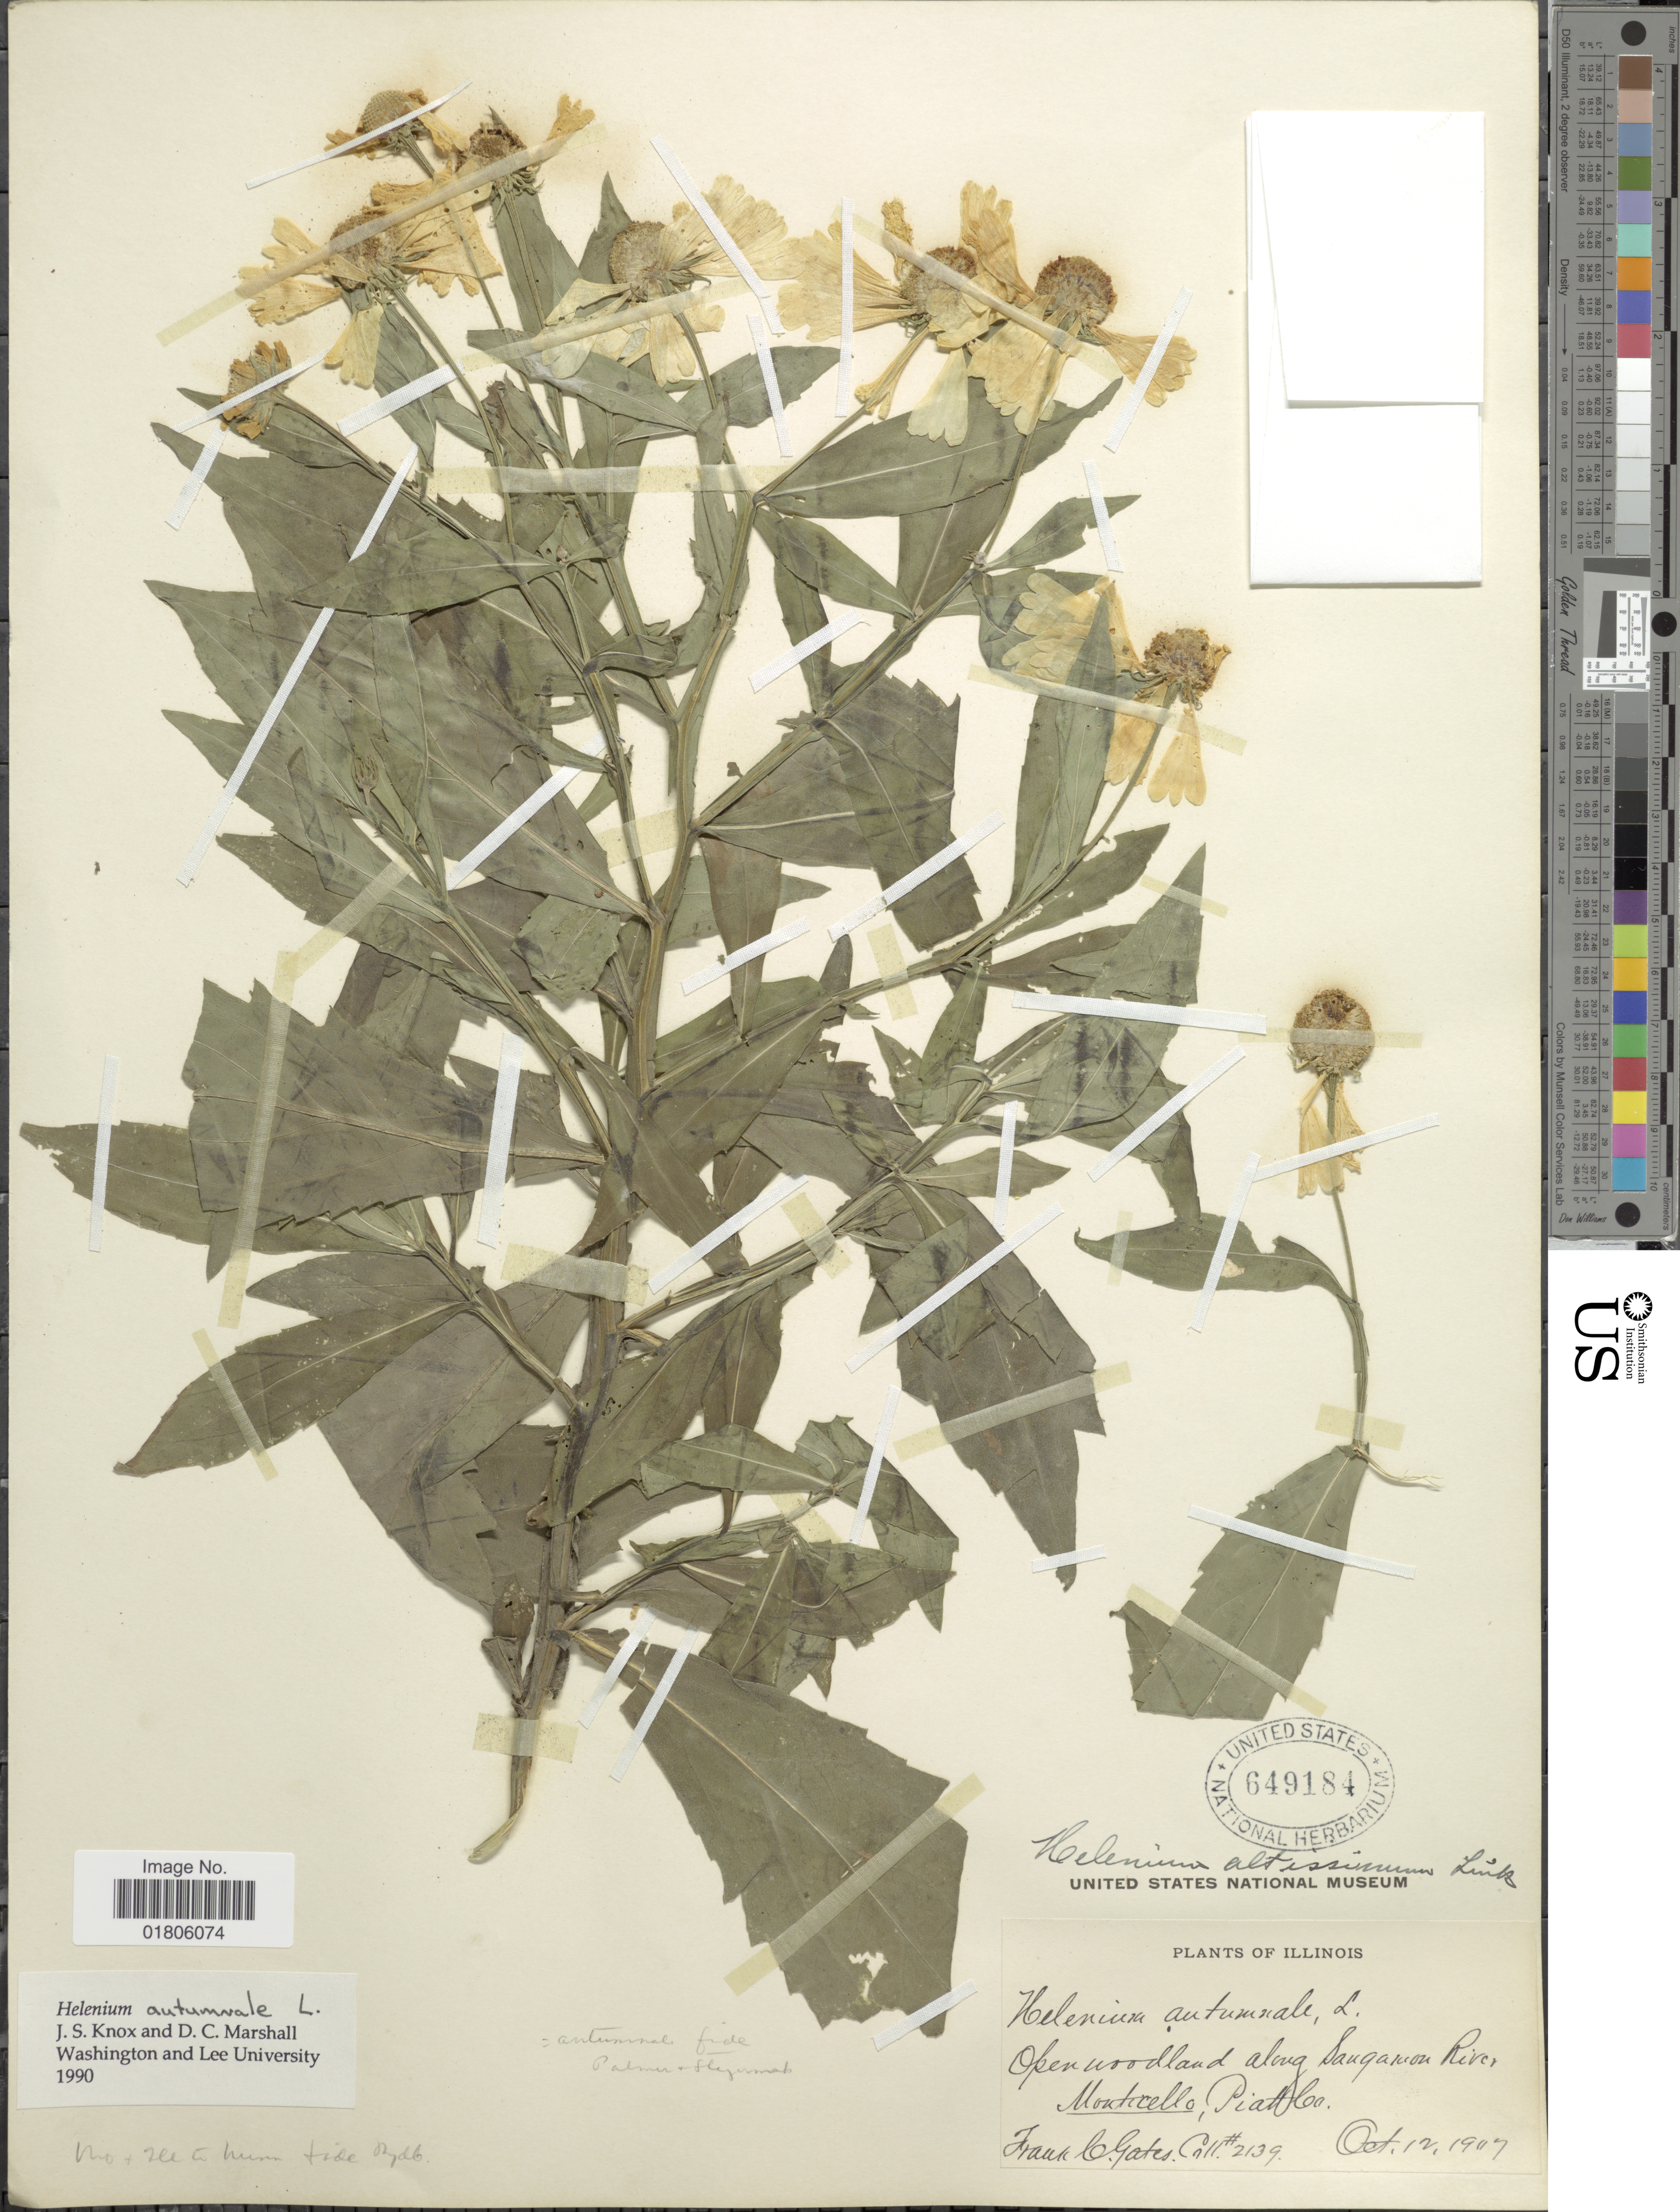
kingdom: Plantae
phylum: Tracheophyta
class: Magnoliopsida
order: Asterales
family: Asteraceae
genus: Helenium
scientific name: Helenium autumnale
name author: L.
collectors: F. C. Gates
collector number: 2139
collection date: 1907-10-12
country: United States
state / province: Illinois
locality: Along Sanganon River Monticello, Piatt Co.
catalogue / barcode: US 649184